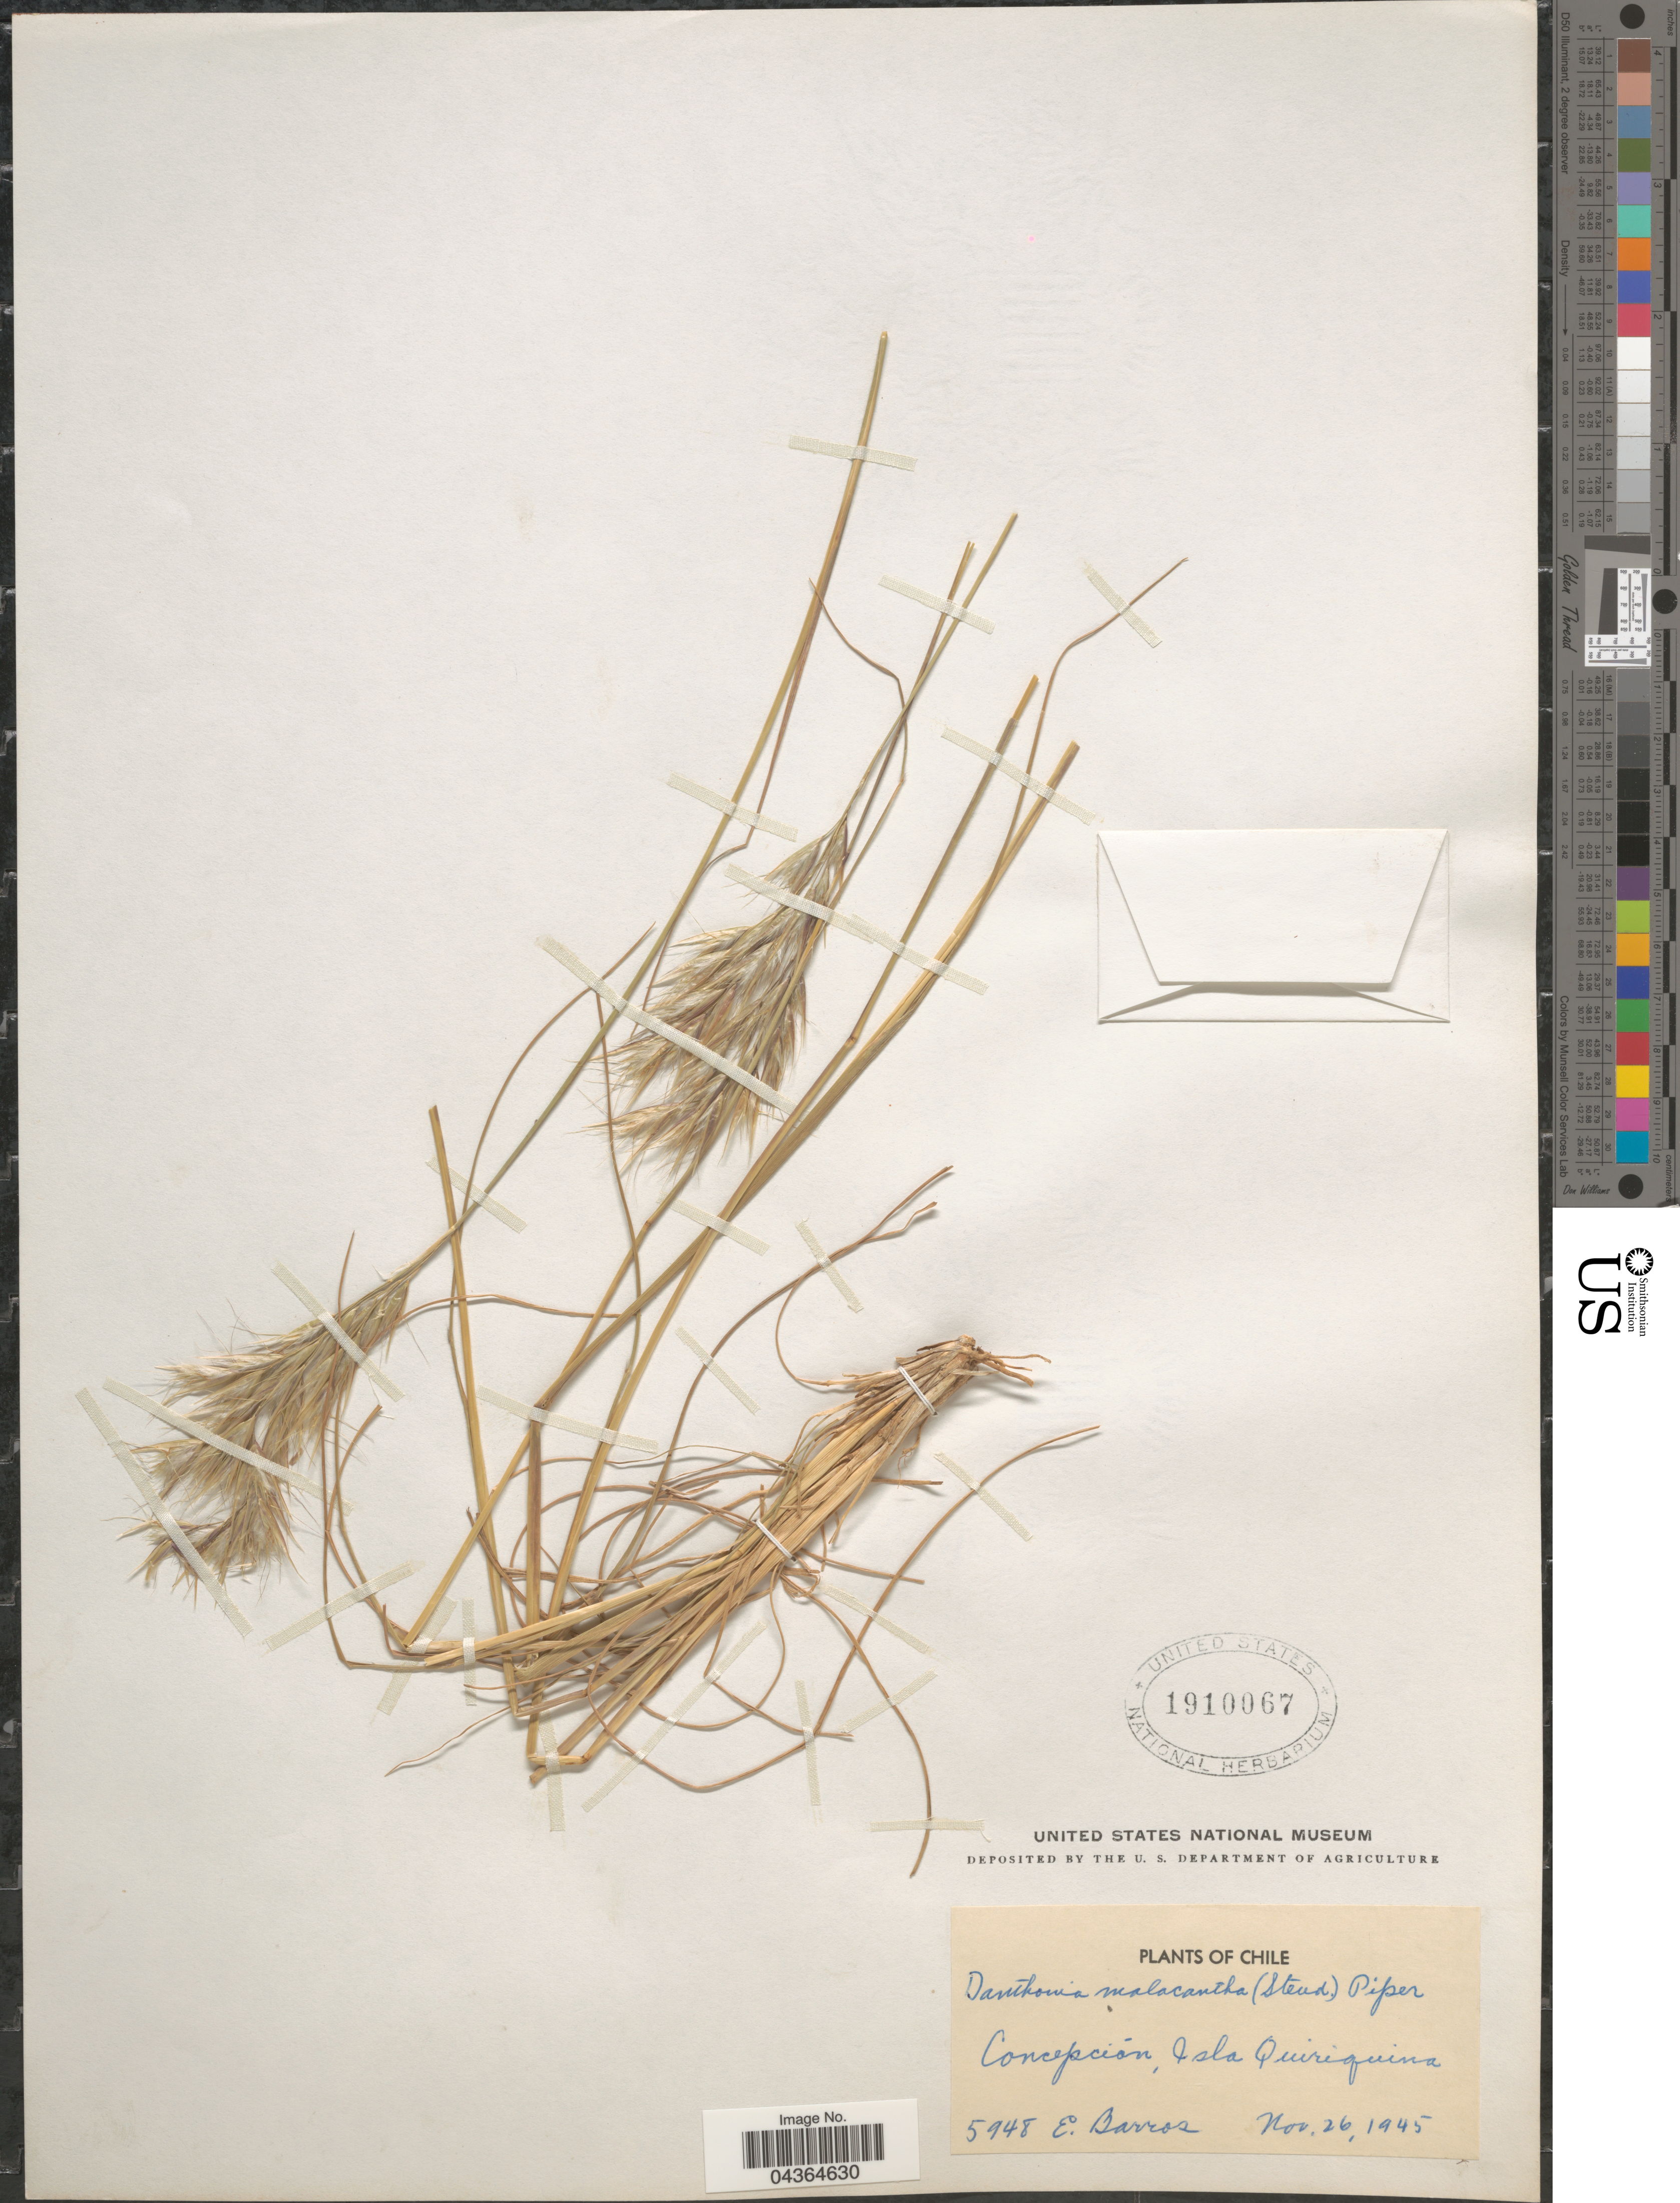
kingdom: Plantae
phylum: Tracheophyta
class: Liliopsida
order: Poales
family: Poaceae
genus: Danthonia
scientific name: Danthonia malacantha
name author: (Steud.) Pilg.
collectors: E. Barros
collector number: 5948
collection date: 1945-11-26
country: Chile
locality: Concepción, Isla Quiriquina.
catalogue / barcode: US 1910067